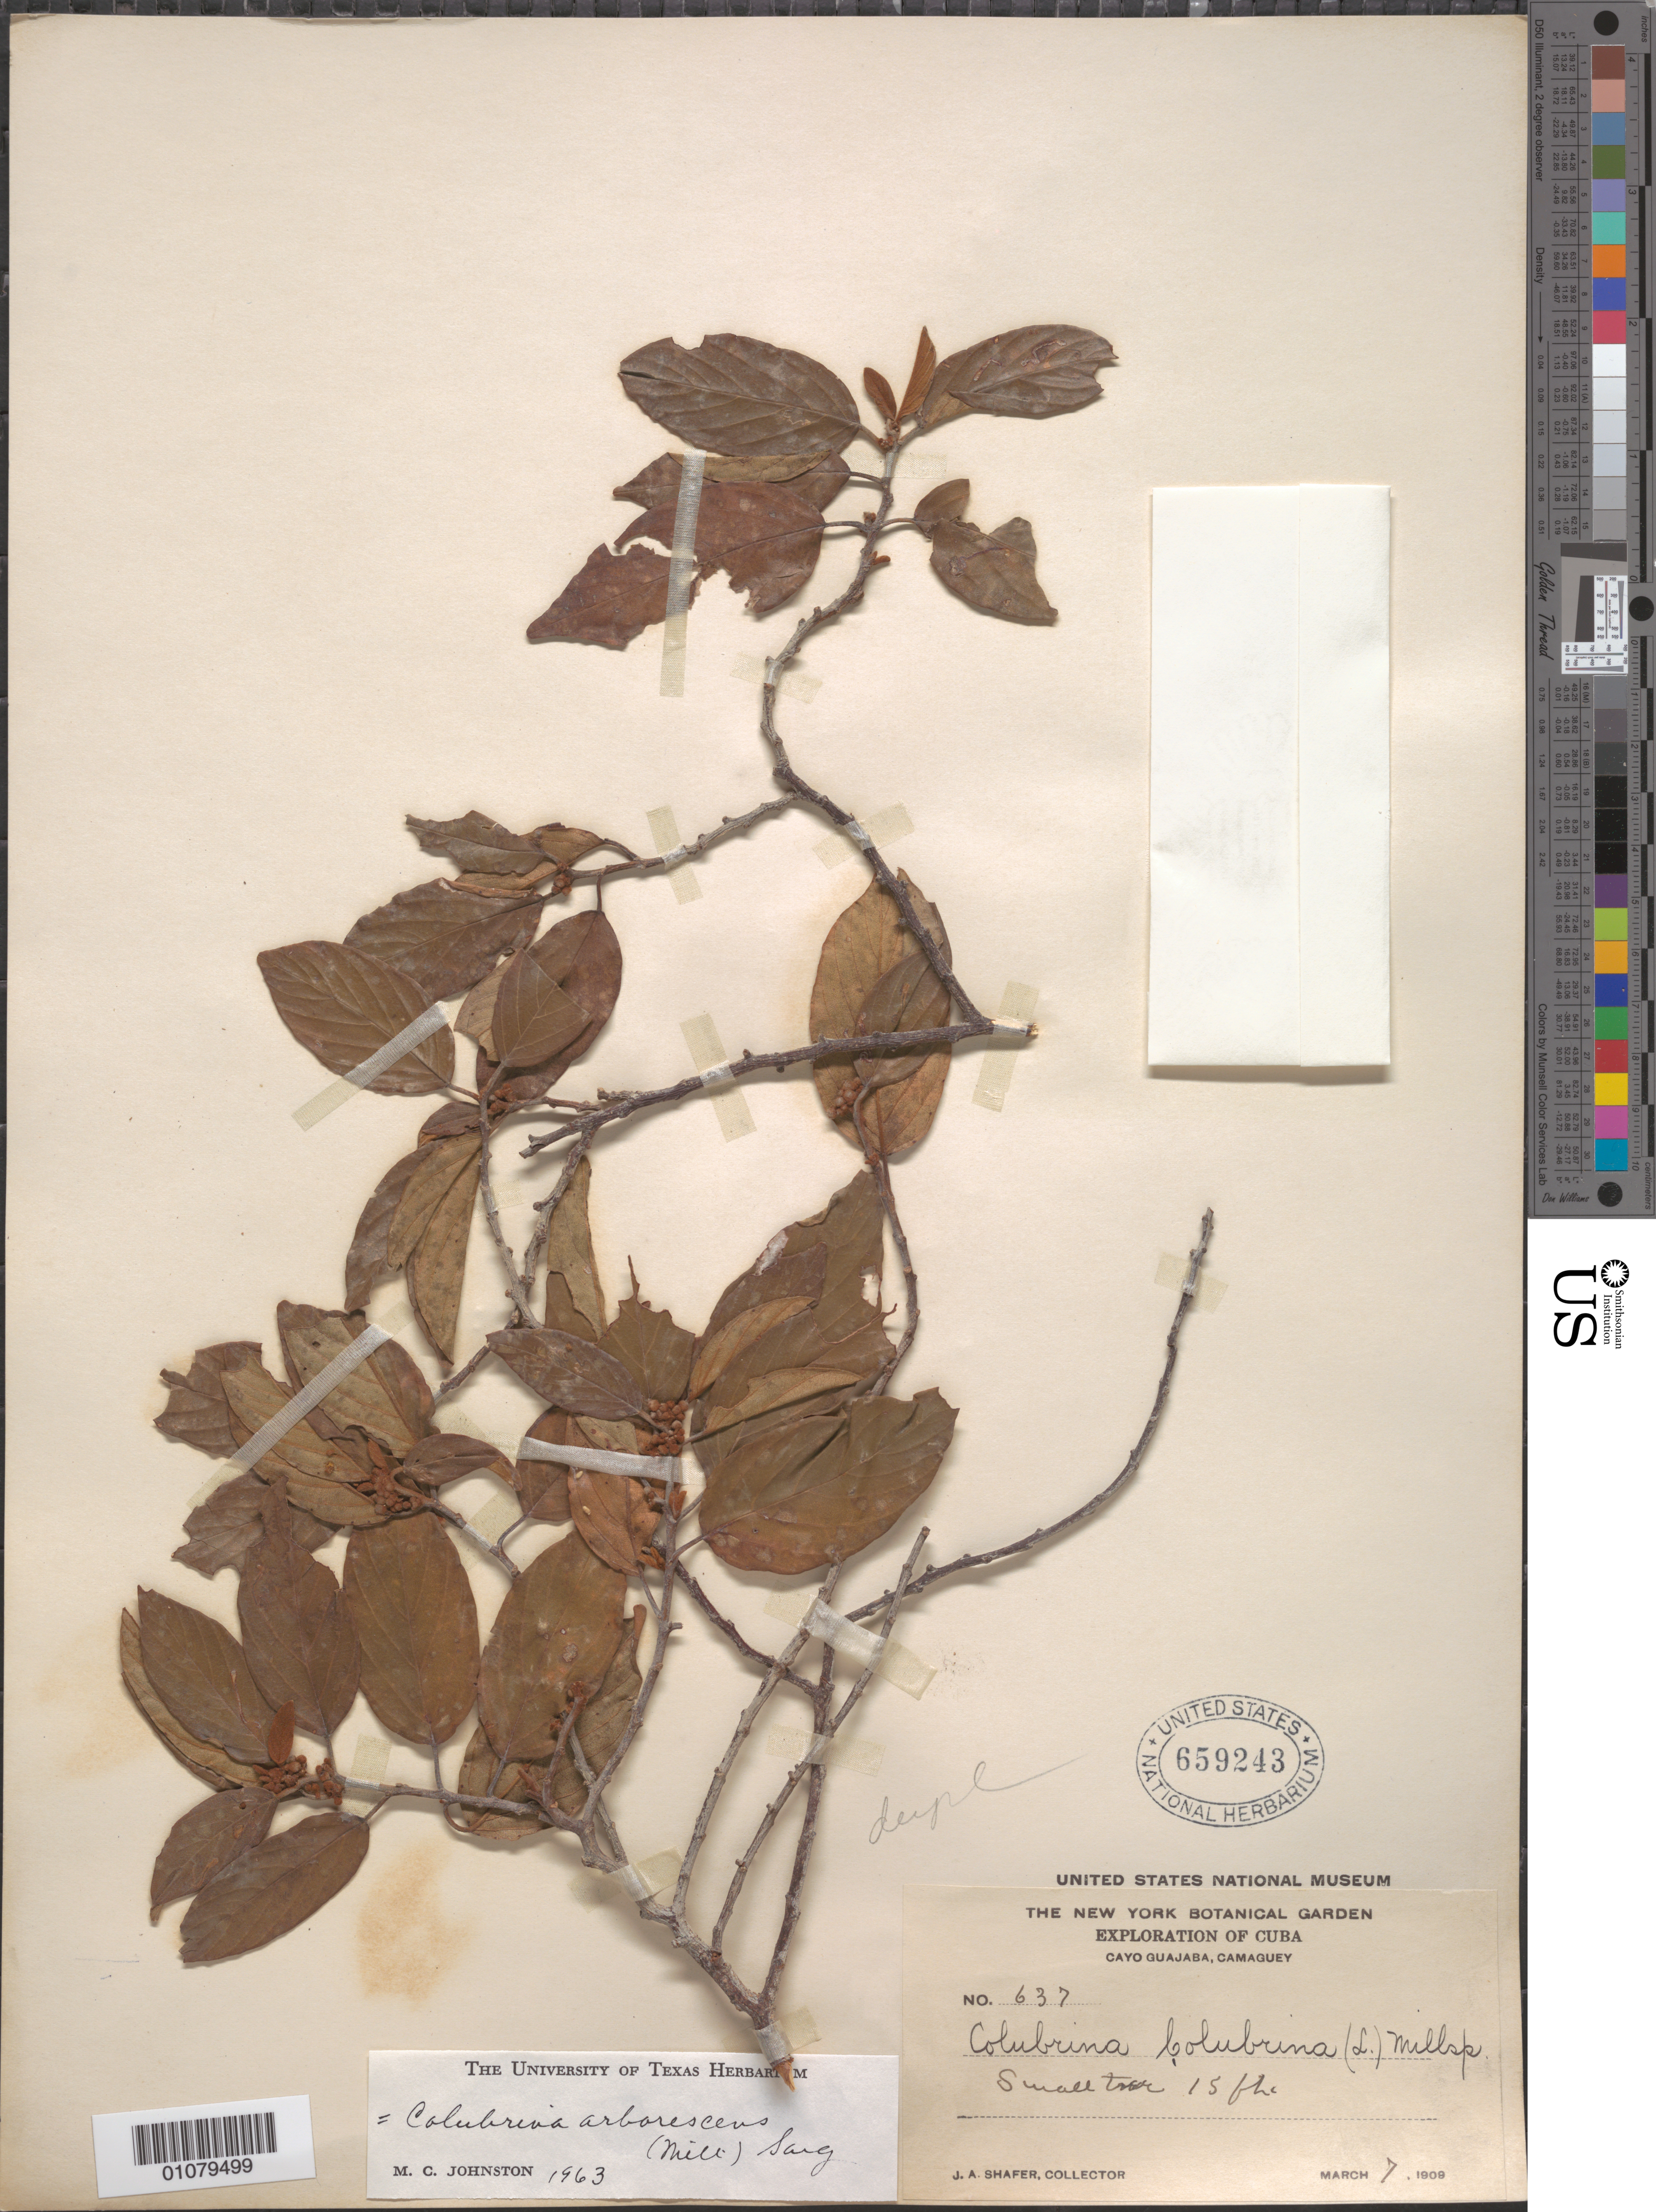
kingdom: Plantae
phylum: Tracheophyta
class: Magnoliopsida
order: Rosales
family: Rhamnaceae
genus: Colubrina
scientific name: Colubrina arborescens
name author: (Mill.) Sarg.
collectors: J. A. Shafer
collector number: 637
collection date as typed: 07 Mar 1909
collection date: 1909-03-07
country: Cuba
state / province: Camagüey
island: Cuba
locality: Cayo Guajaba, Camaguey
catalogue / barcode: US 659243